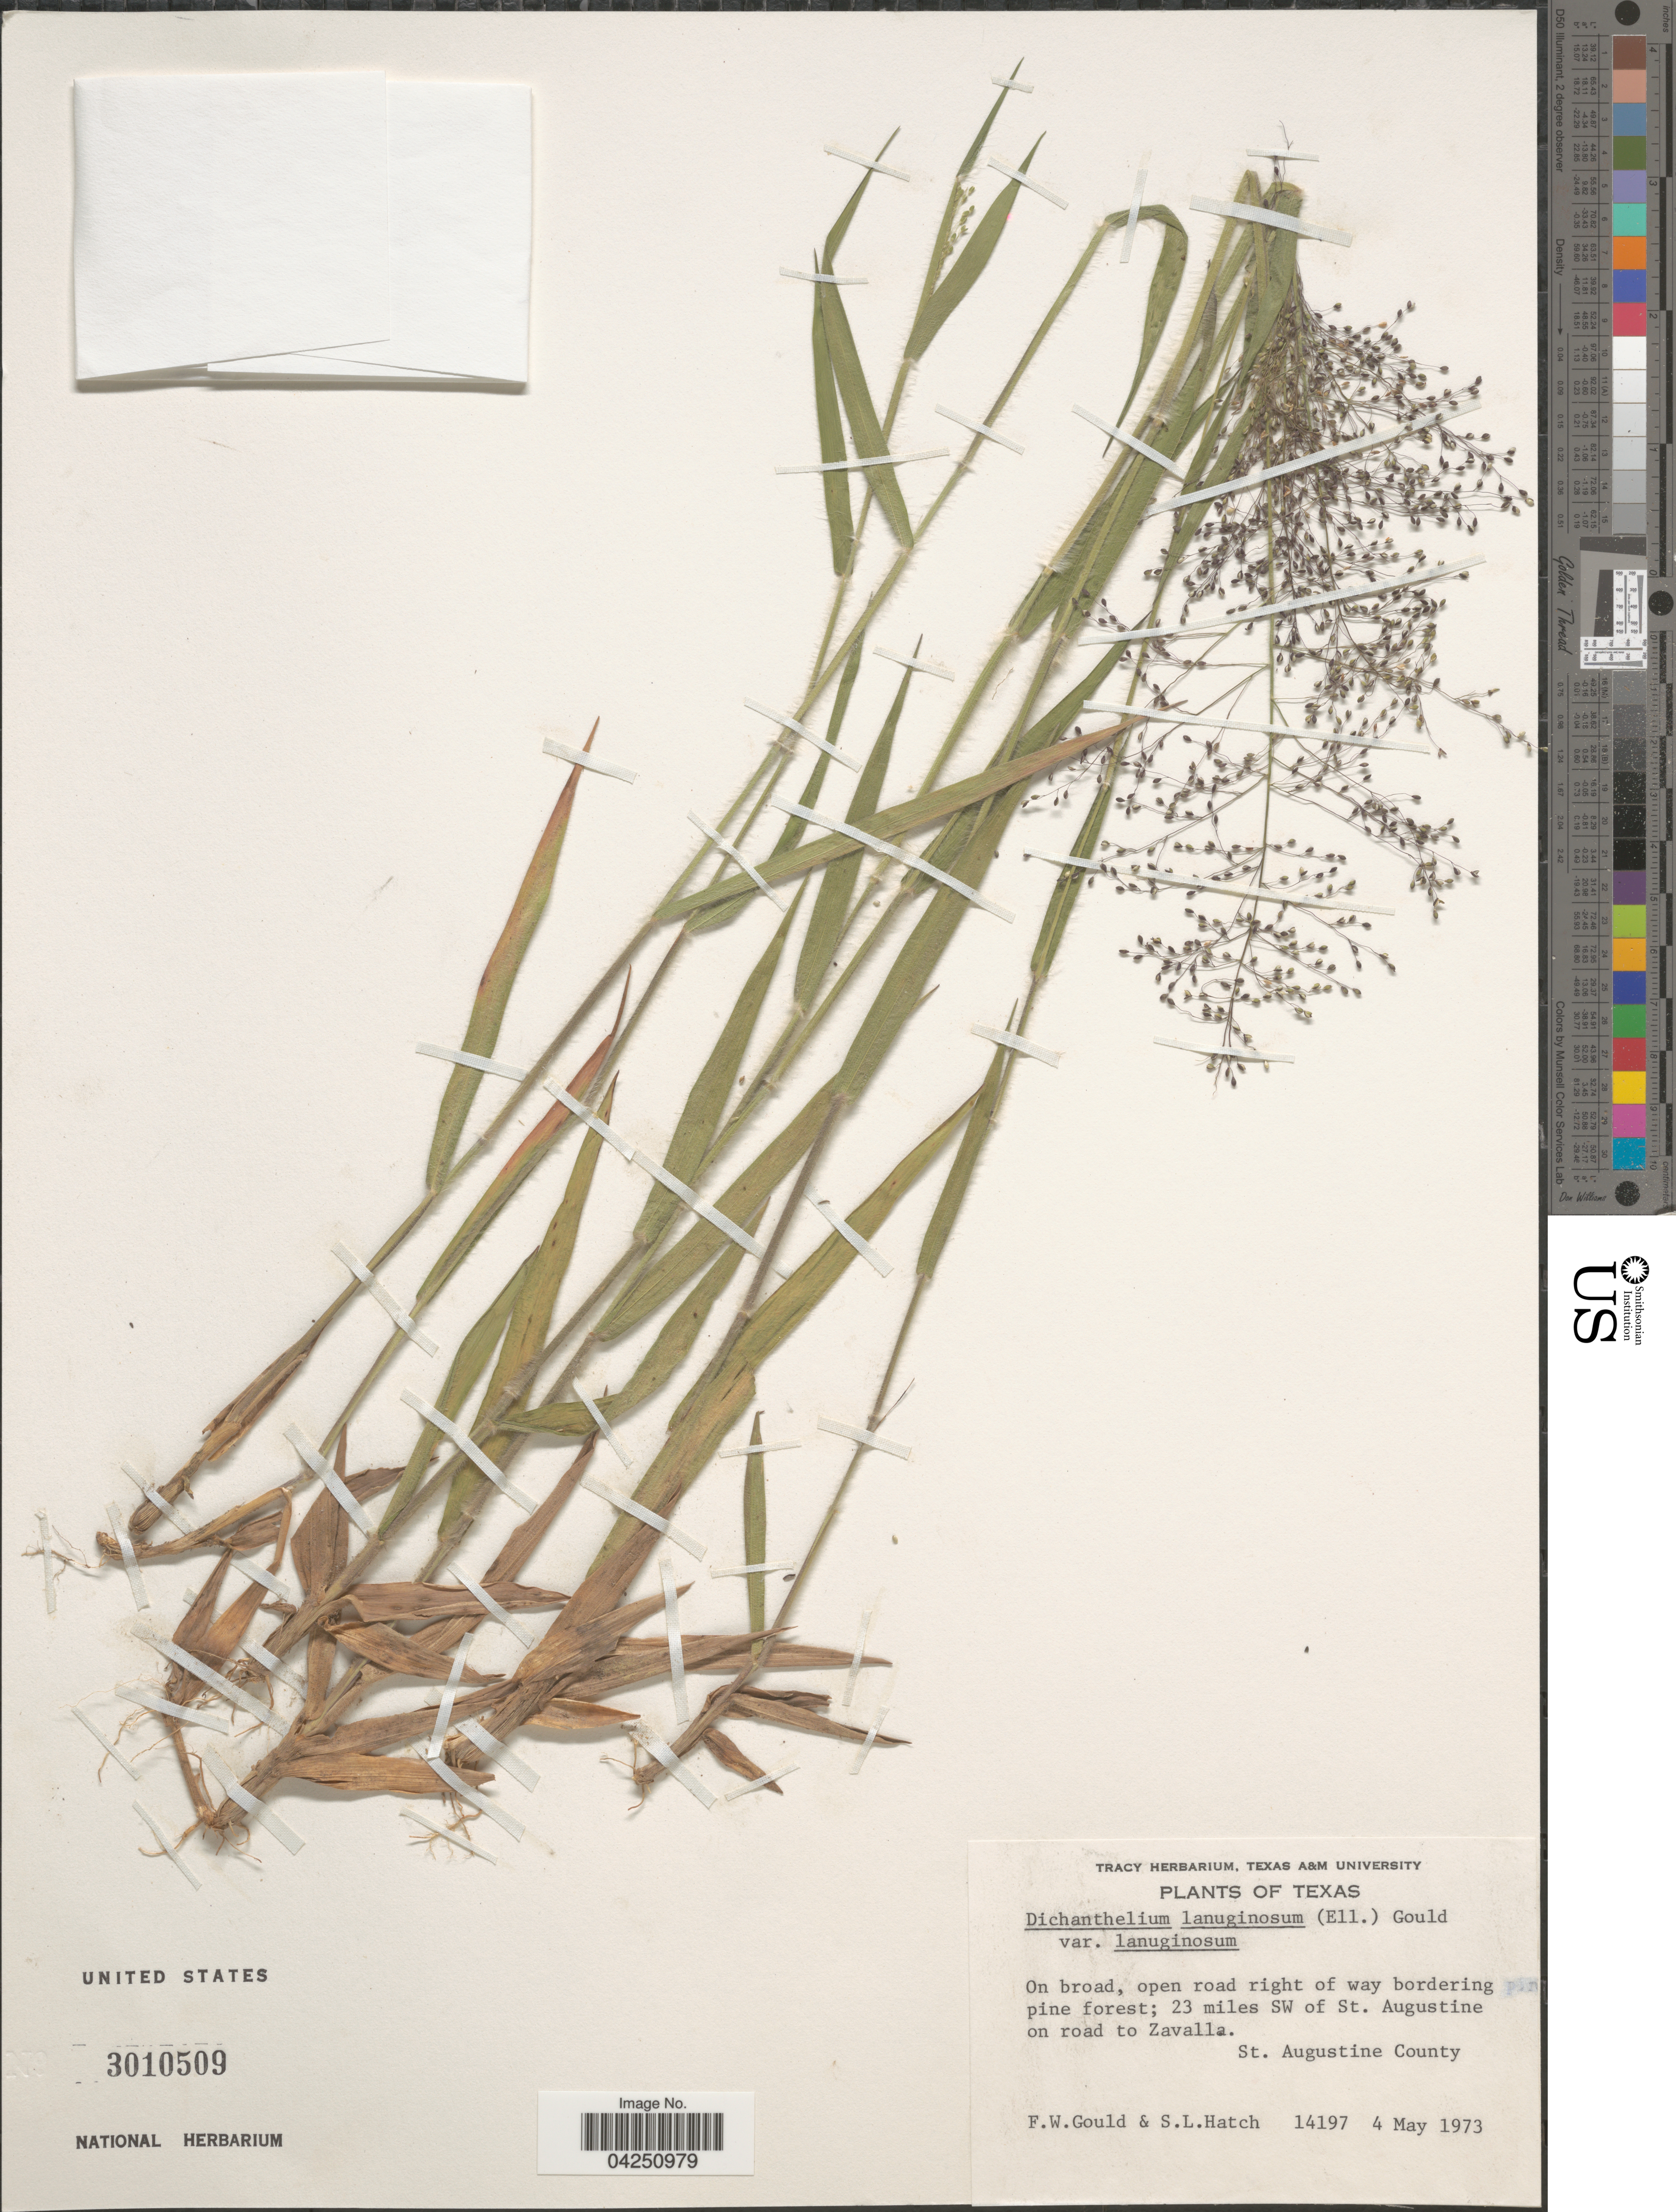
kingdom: Plantae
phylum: Tracheophyta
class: Liliopsida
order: Poales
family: Poaceae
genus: Dichanthelium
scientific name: Dichanthelium acuminatum var. acuminatum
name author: (Sw.) Gould & C.A. Clark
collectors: F. W. Gould & S. Hatch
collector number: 14197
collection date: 1973-05-04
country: United States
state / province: Texas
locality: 23 miles SW of St. Augustine on road to Zavalla. St. Augustine County.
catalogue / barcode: US 3010509